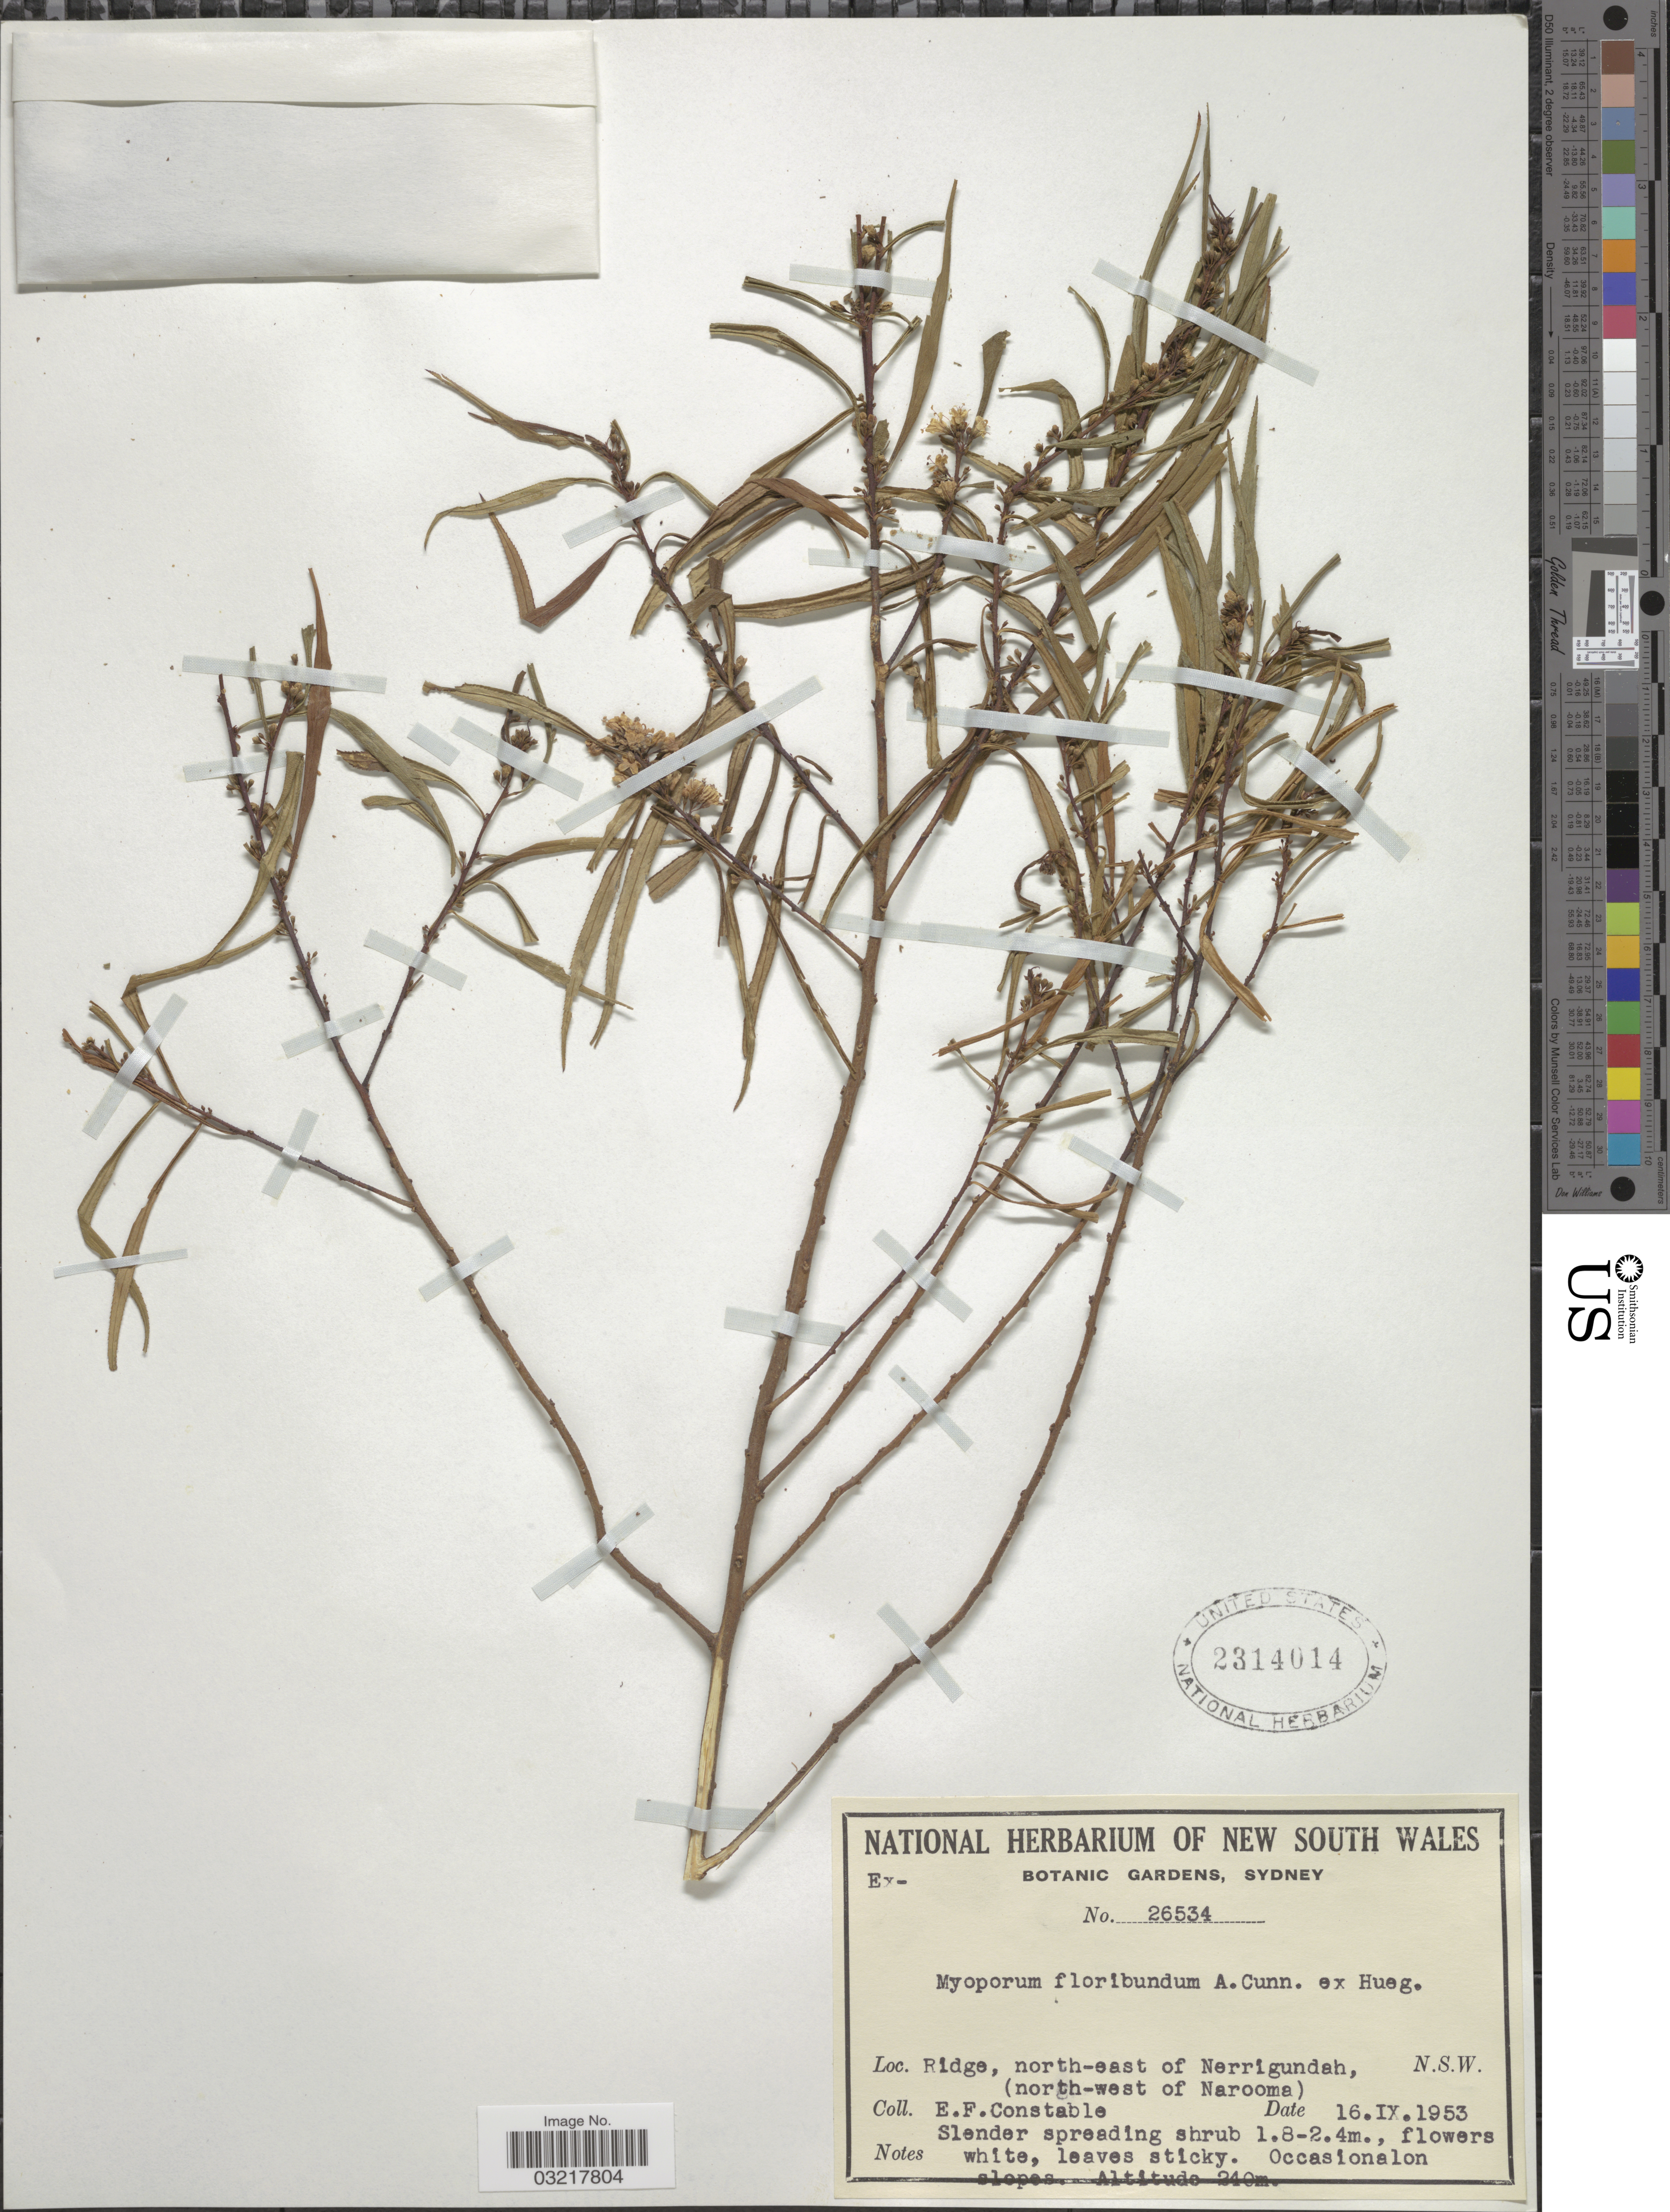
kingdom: Plantae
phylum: Tracheophyta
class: Magnoliopsida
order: Lamiales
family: Scrophulariaceae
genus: Myoporum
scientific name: Myoporum floribundum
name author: A. Cunn. ex Benth.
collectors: E. F. Constable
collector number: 26534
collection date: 1953-09-16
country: Australia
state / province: New South Wales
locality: Ridge, north-east of Nerrigundah, (north-west of Narooma). N.S.W.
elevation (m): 240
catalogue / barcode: US 2314014